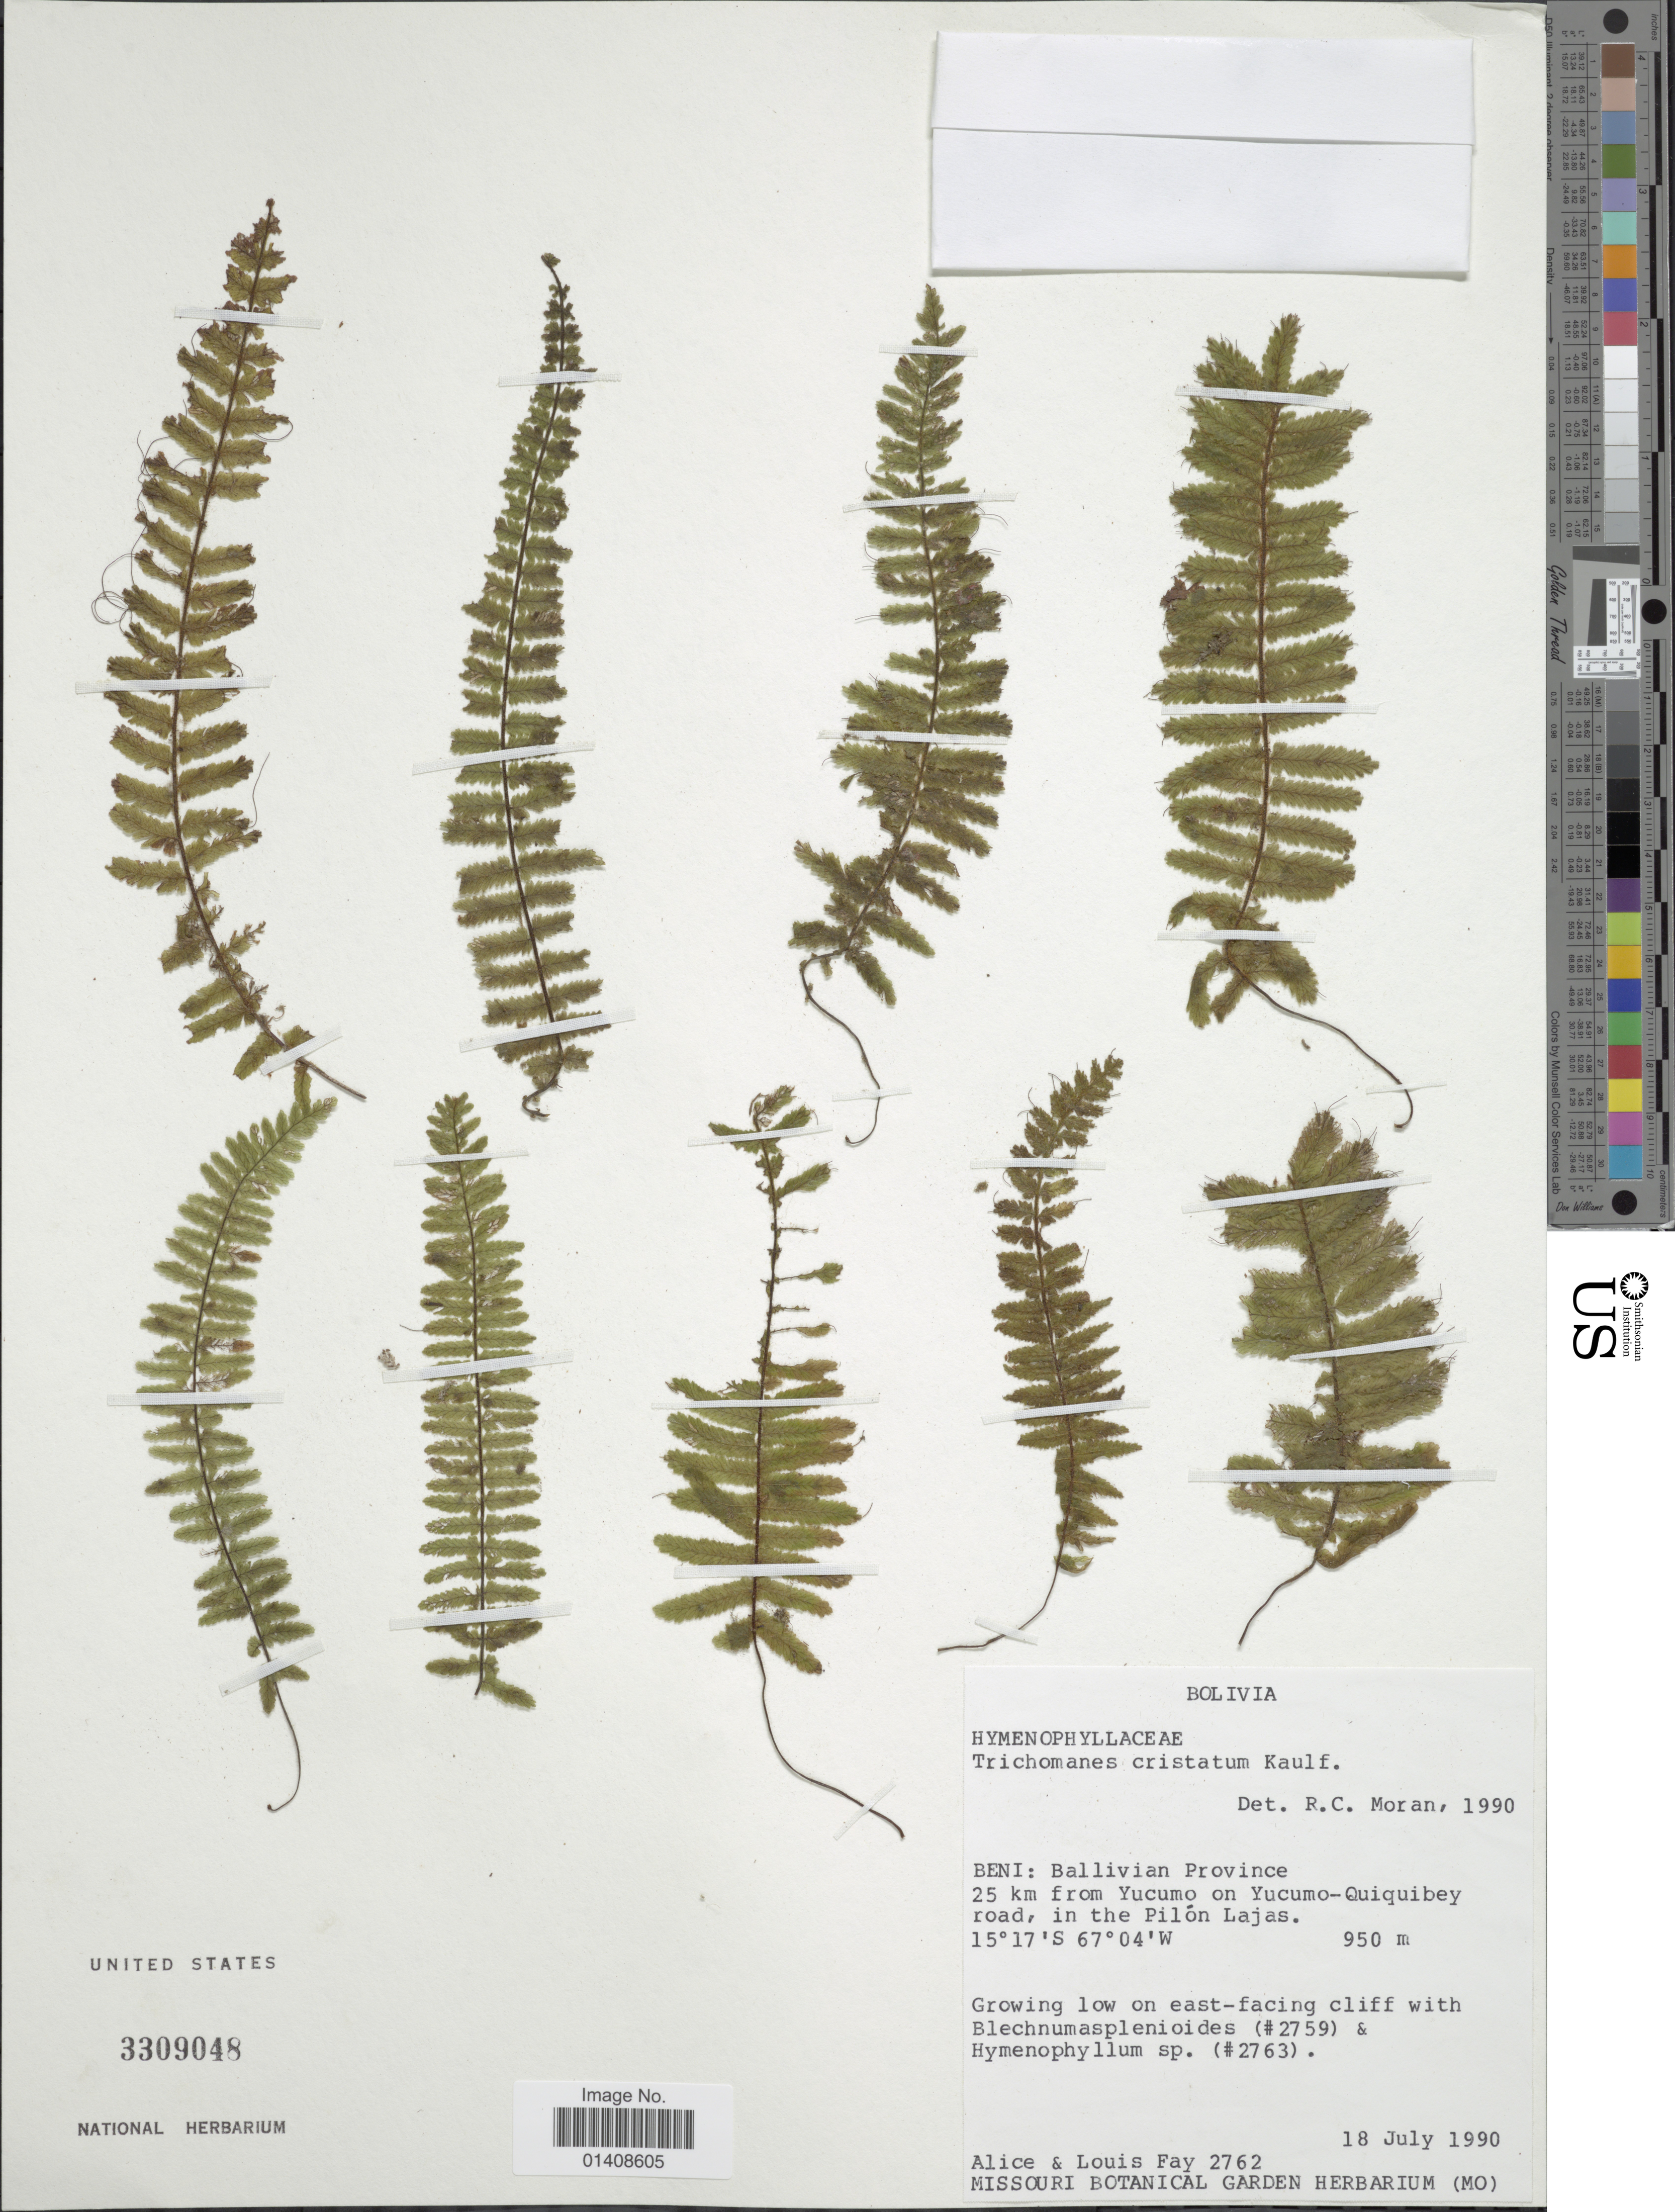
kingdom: Plantae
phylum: Tracheophyta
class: Polypodiopsida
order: Hymenophyllales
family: Hymenophyllaceae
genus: Trichomanes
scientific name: Trichomanes cristatum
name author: Kaulf.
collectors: A. Fay & L. Fay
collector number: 2762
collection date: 1990-07-18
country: Bolivia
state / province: Beni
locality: Ballivian Province 25 km from Yucumo on Yucumo-Quiquibey road, in the Pilon Lajas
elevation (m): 950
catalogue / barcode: US 3309048